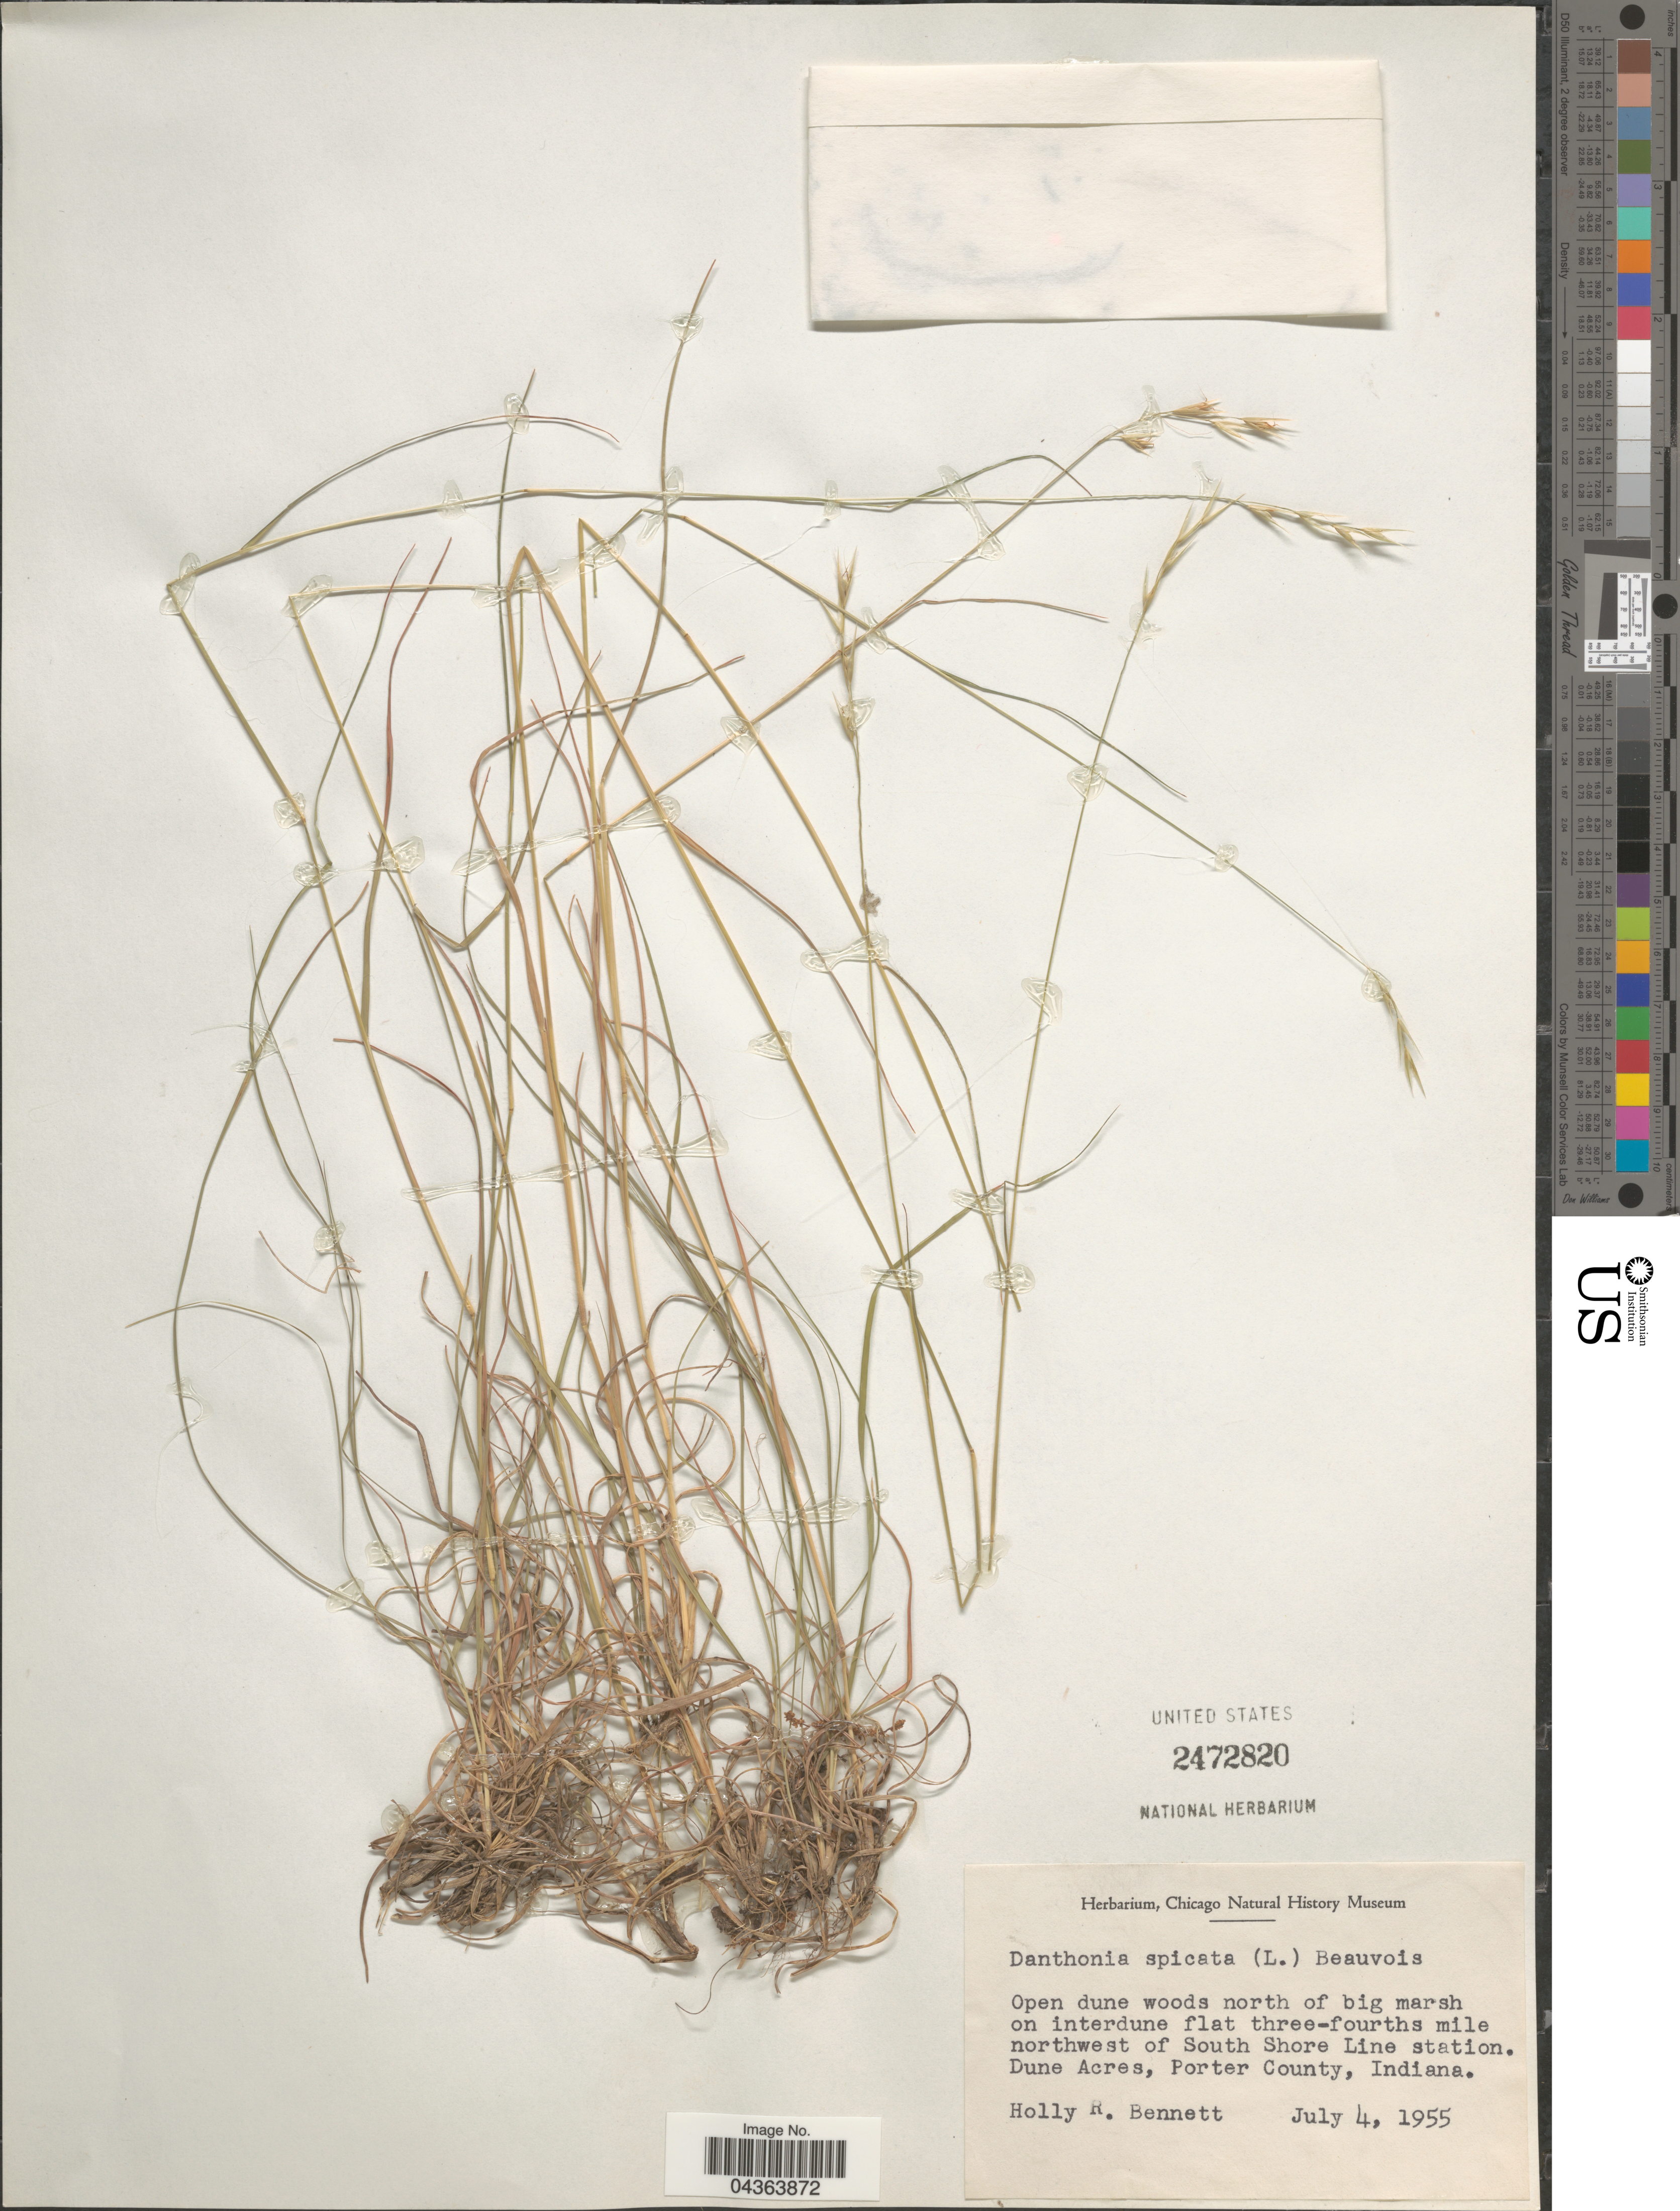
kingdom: Plantae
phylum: Tracheophyta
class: Liliopsida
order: Poales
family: Poaceae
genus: Danthonia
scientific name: Danthonia spicata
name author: (L.) P. Beauv. ex Roem. & Schult.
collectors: H. R. Bennett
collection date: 1955-07-04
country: United States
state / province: Indiana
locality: Open dune woods north of big marsh on interdune flat three-fourths mile northwest of South Shore Line station. Dune Acres, Porter County.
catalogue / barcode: US 2472820